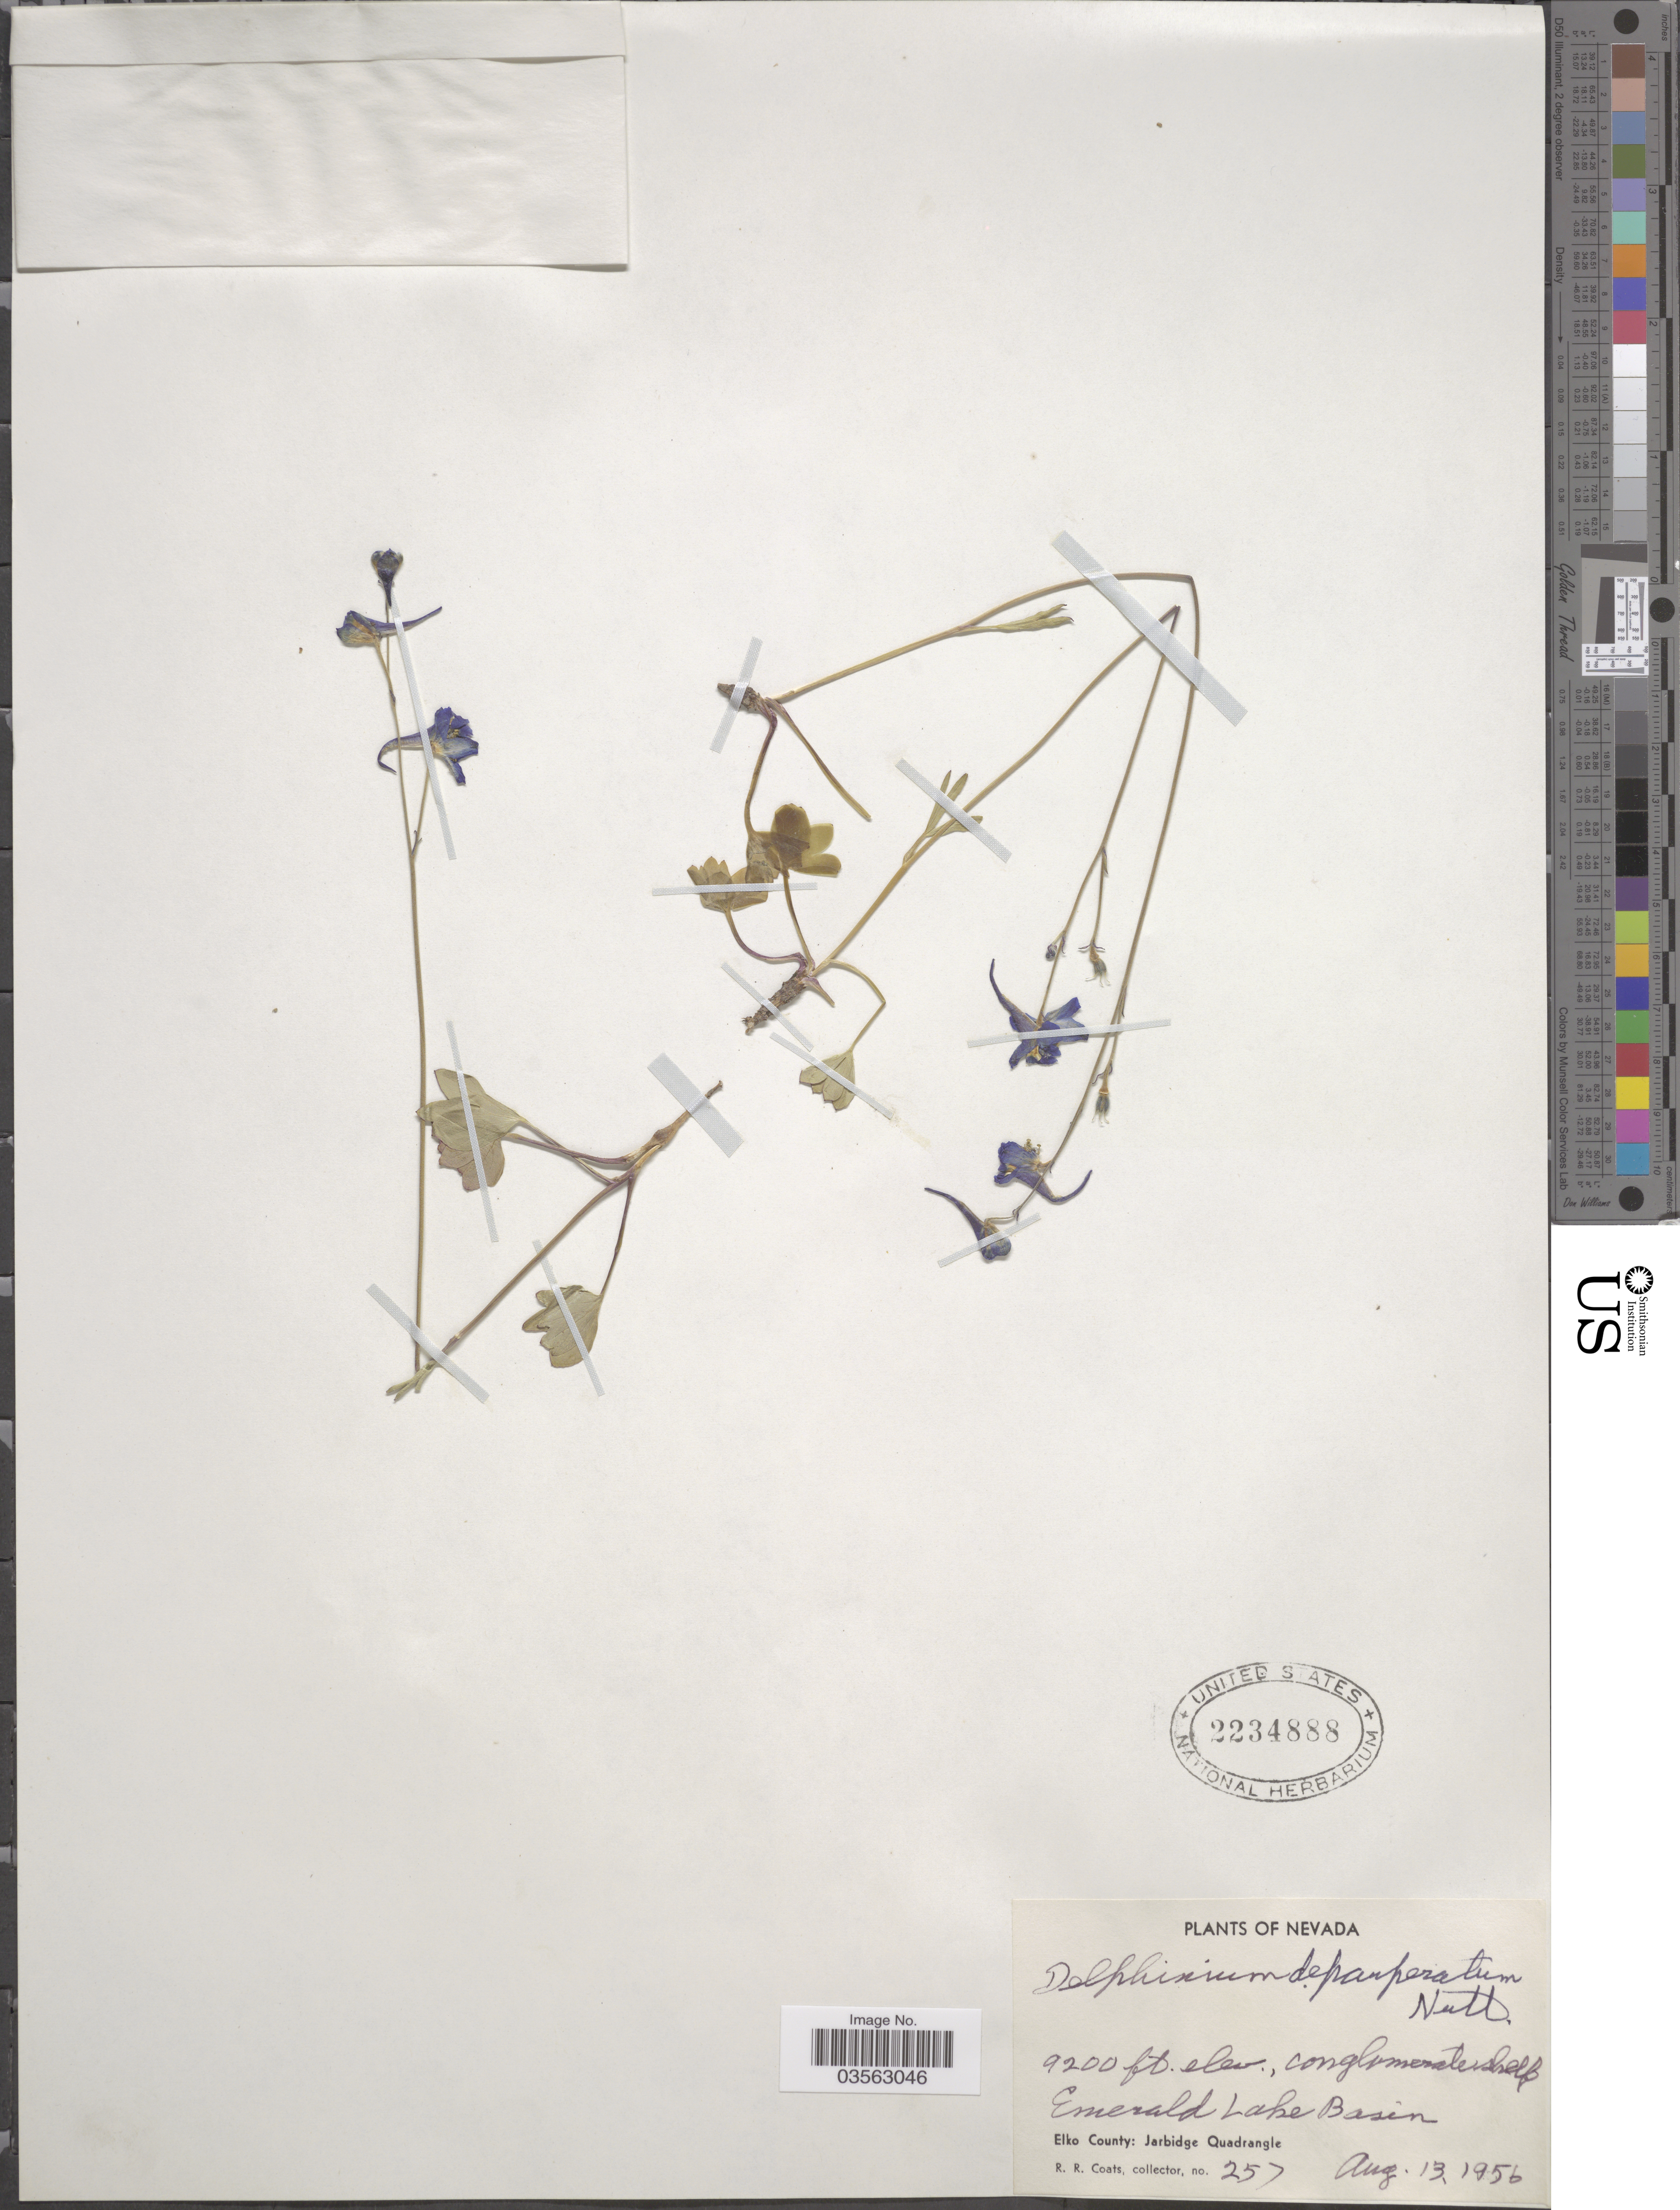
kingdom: Plantae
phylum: Tracheophyta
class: Magnoliopsida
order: Ranunculales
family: Ranunculaceae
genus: Delphinium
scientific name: Delphinium depauperatum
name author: Nutt.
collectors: R. Coats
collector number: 257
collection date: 1956-08-13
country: United States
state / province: Nevada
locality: Emerald Lake Basin. Elko County: Jarbidge Quadrangle.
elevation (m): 2804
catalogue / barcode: US 2234888